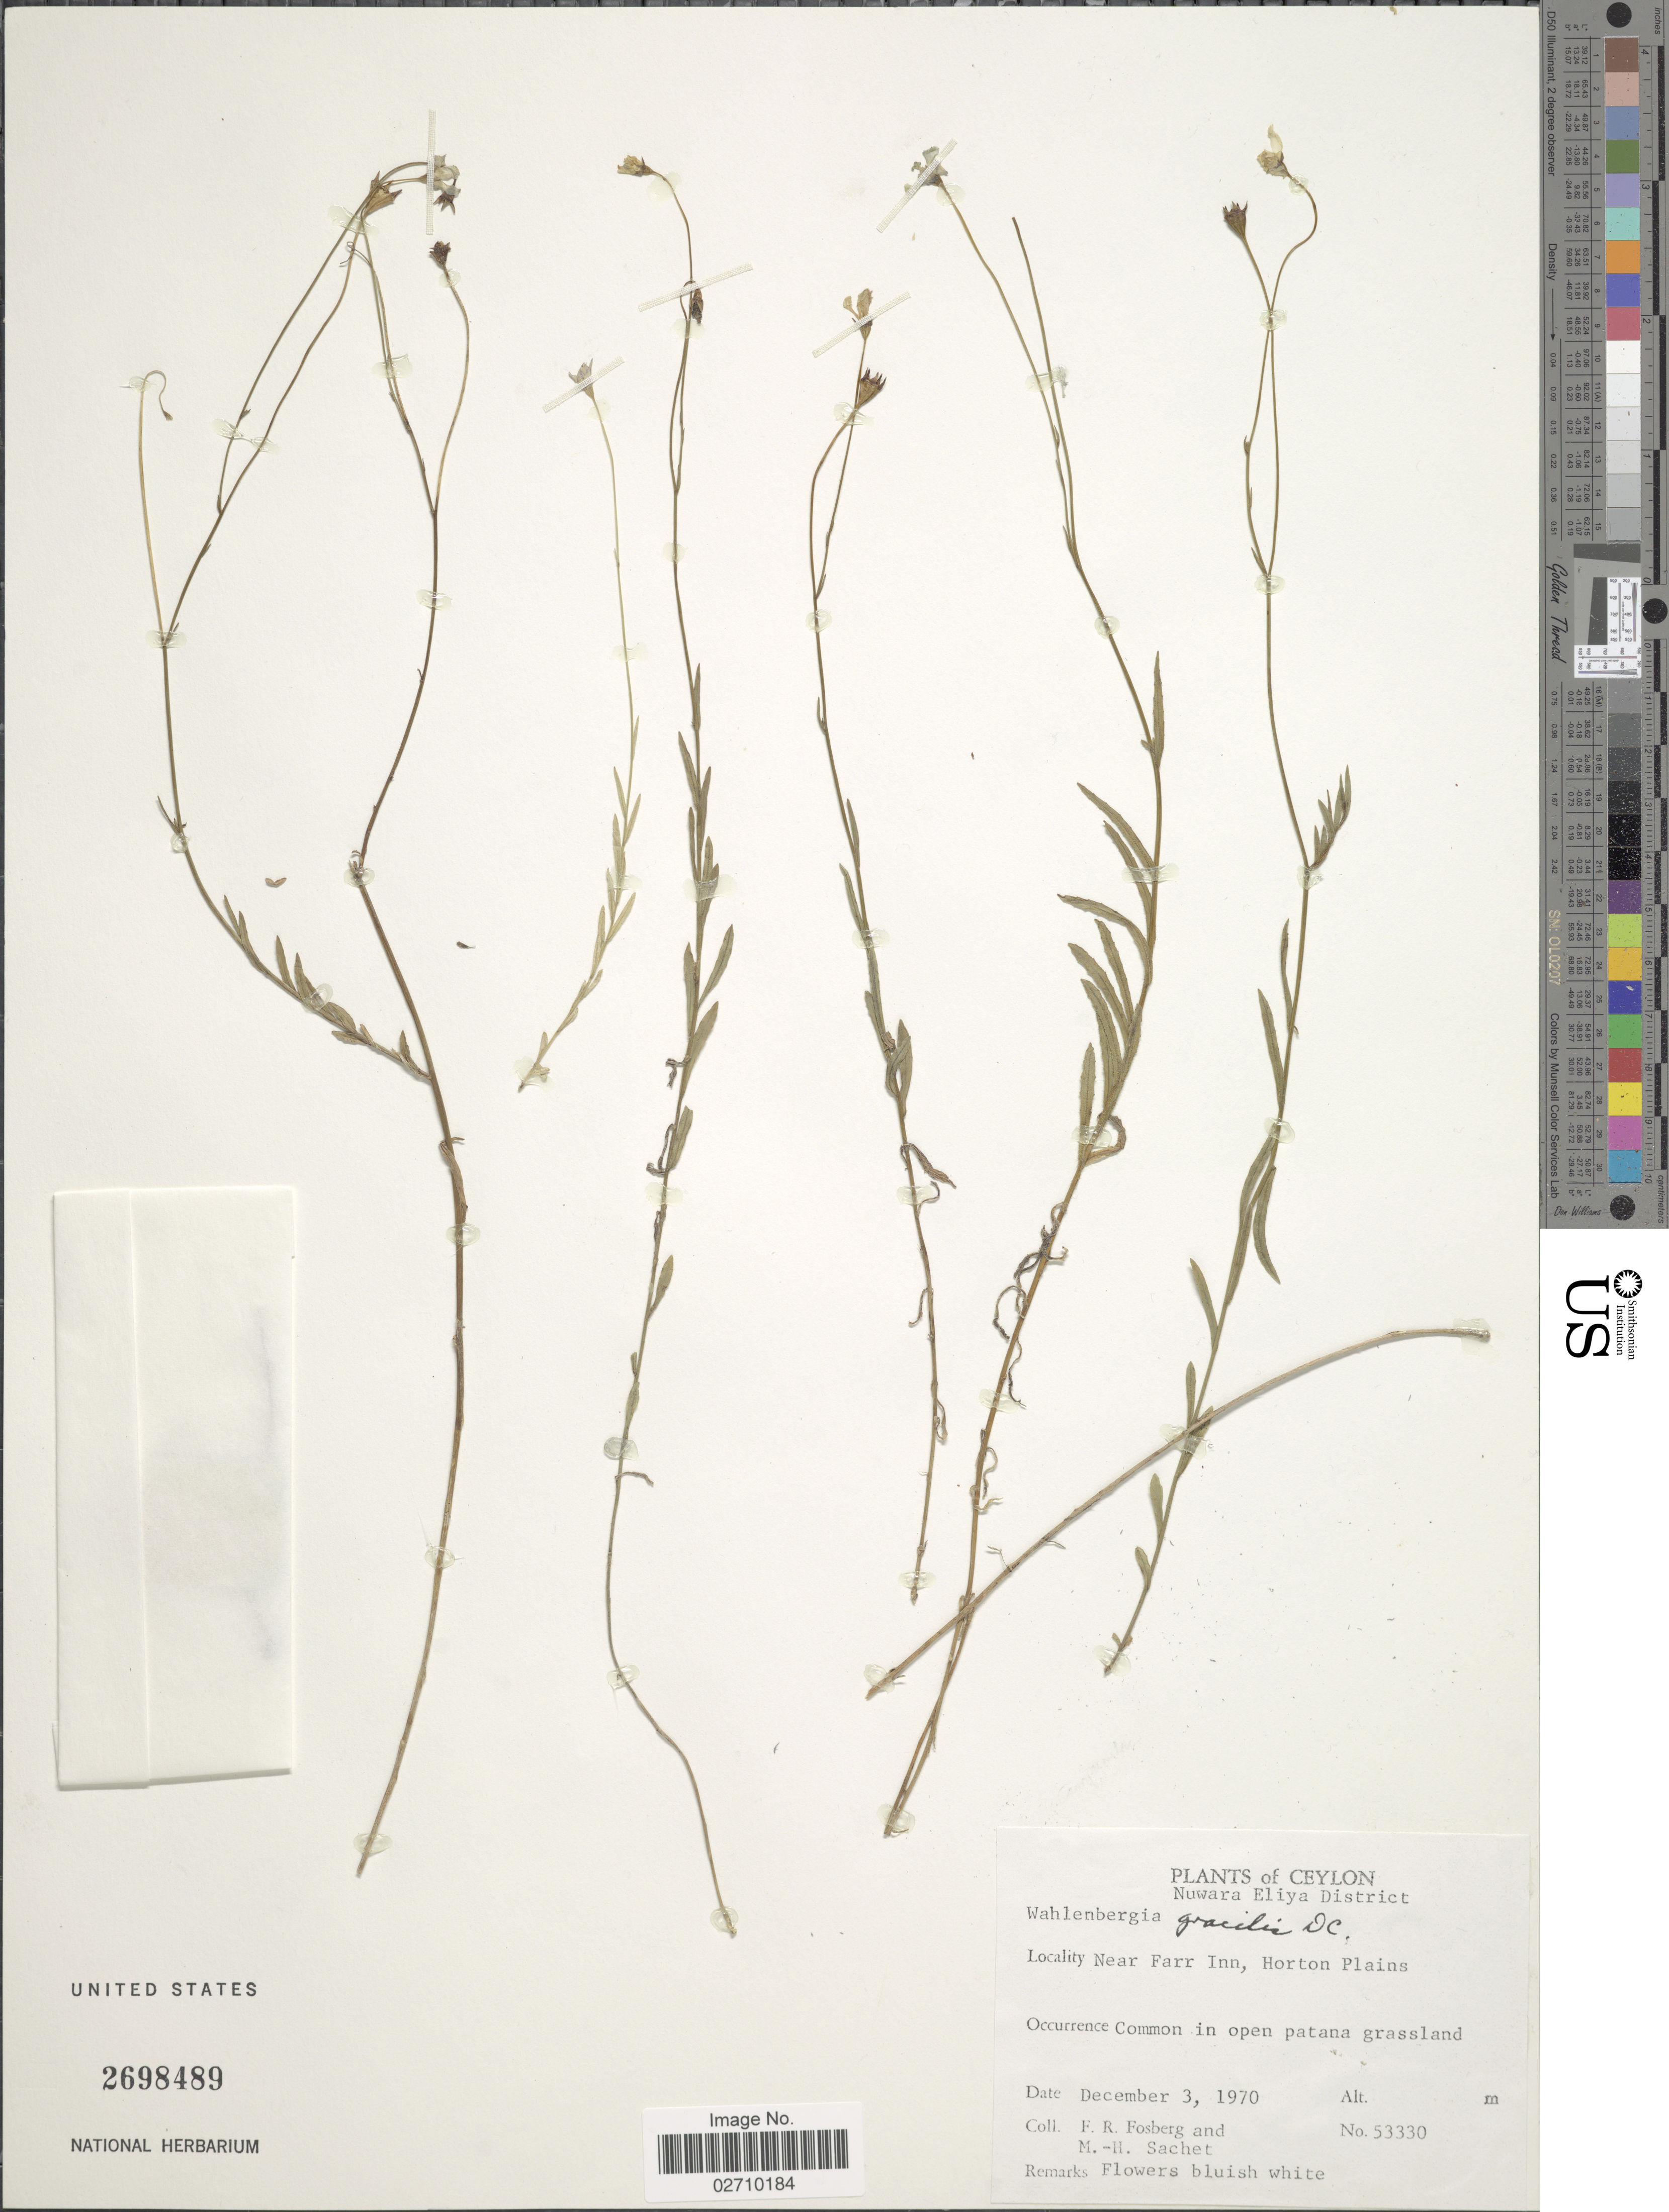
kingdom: Plantae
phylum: Tracheophyta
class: Magnoliopsida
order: Asterales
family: Campanulaceae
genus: Wahlenbergia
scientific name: Wahlenbergia gracilis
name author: A. DC.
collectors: F. R. Fosberg & M.-H. Sachet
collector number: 53330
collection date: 1970-12-03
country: Sri Lanka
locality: Ceylon. Nuwara Eliya District. Near Farr Inn, Horton Plains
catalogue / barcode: US 2698489